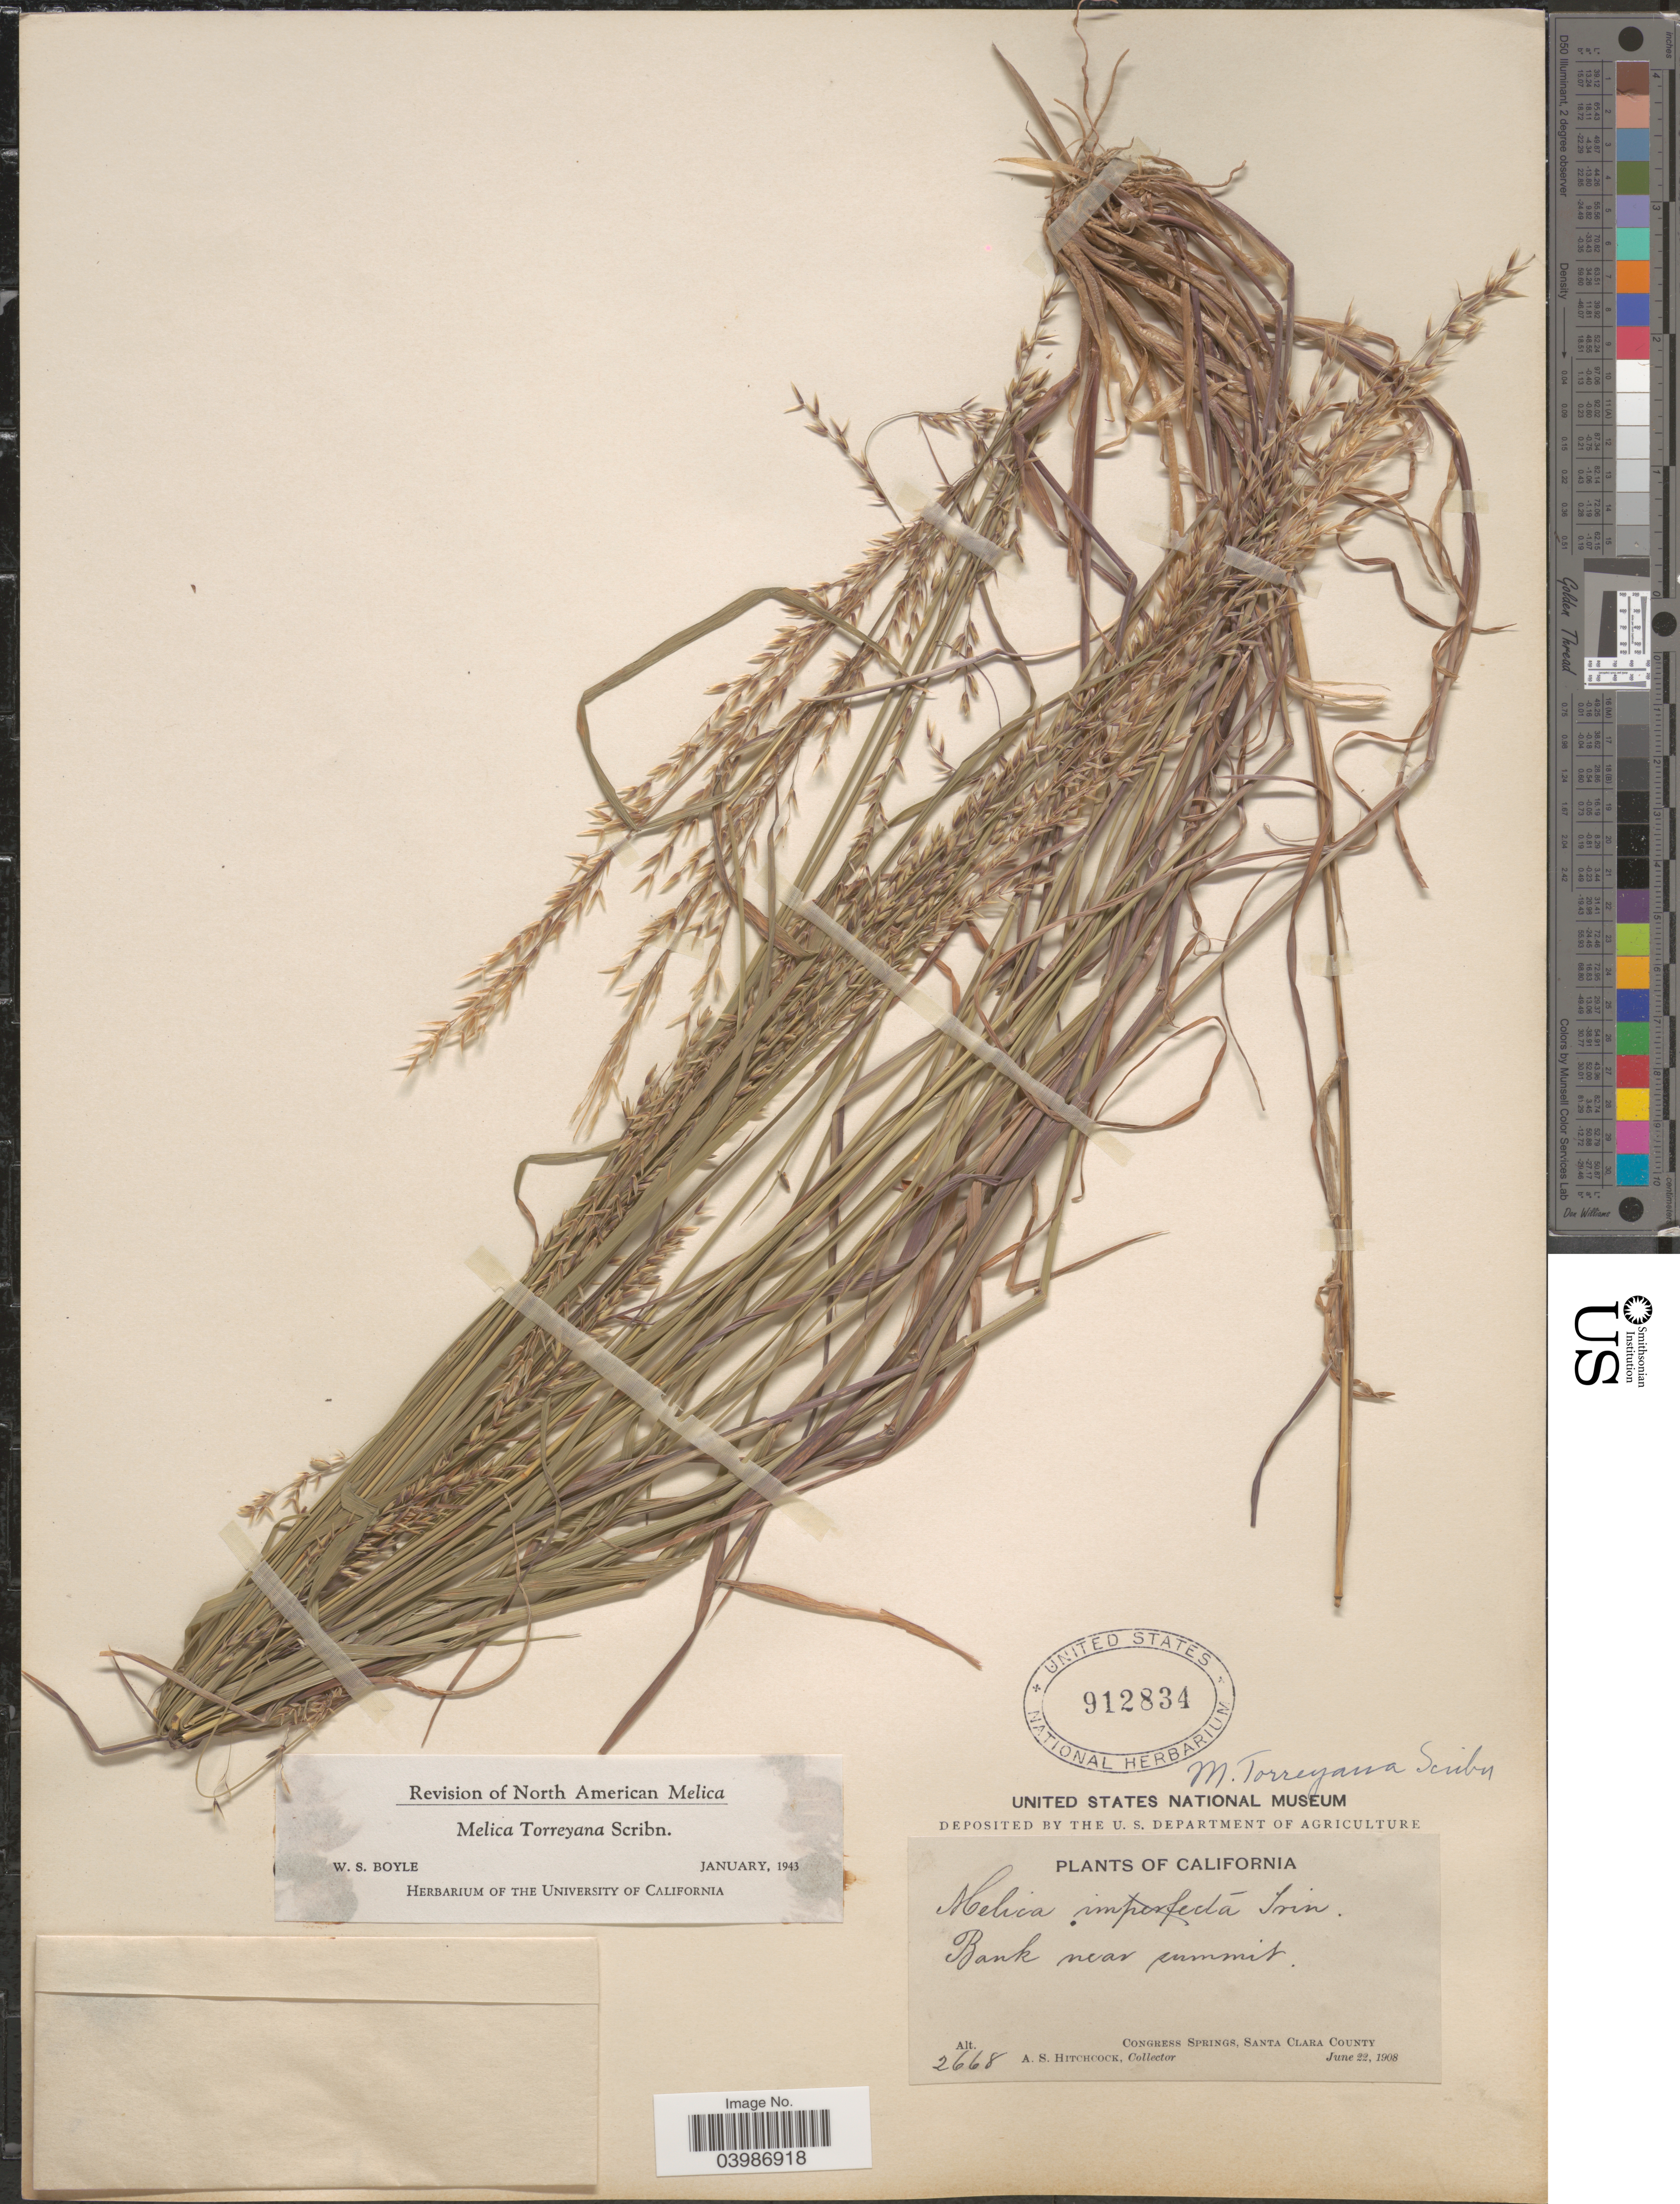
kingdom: Plantae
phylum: Tracheophyta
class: Liliopsida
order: Poales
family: Poaceae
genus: Melica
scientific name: Melica torreyana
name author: Scribn.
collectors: A. S. Hitchcock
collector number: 2668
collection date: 1908-06-22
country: United States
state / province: California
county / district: Santa Clara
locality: Bank near summit. Congress Springs, Santa Clara County.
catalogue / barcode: US 912834